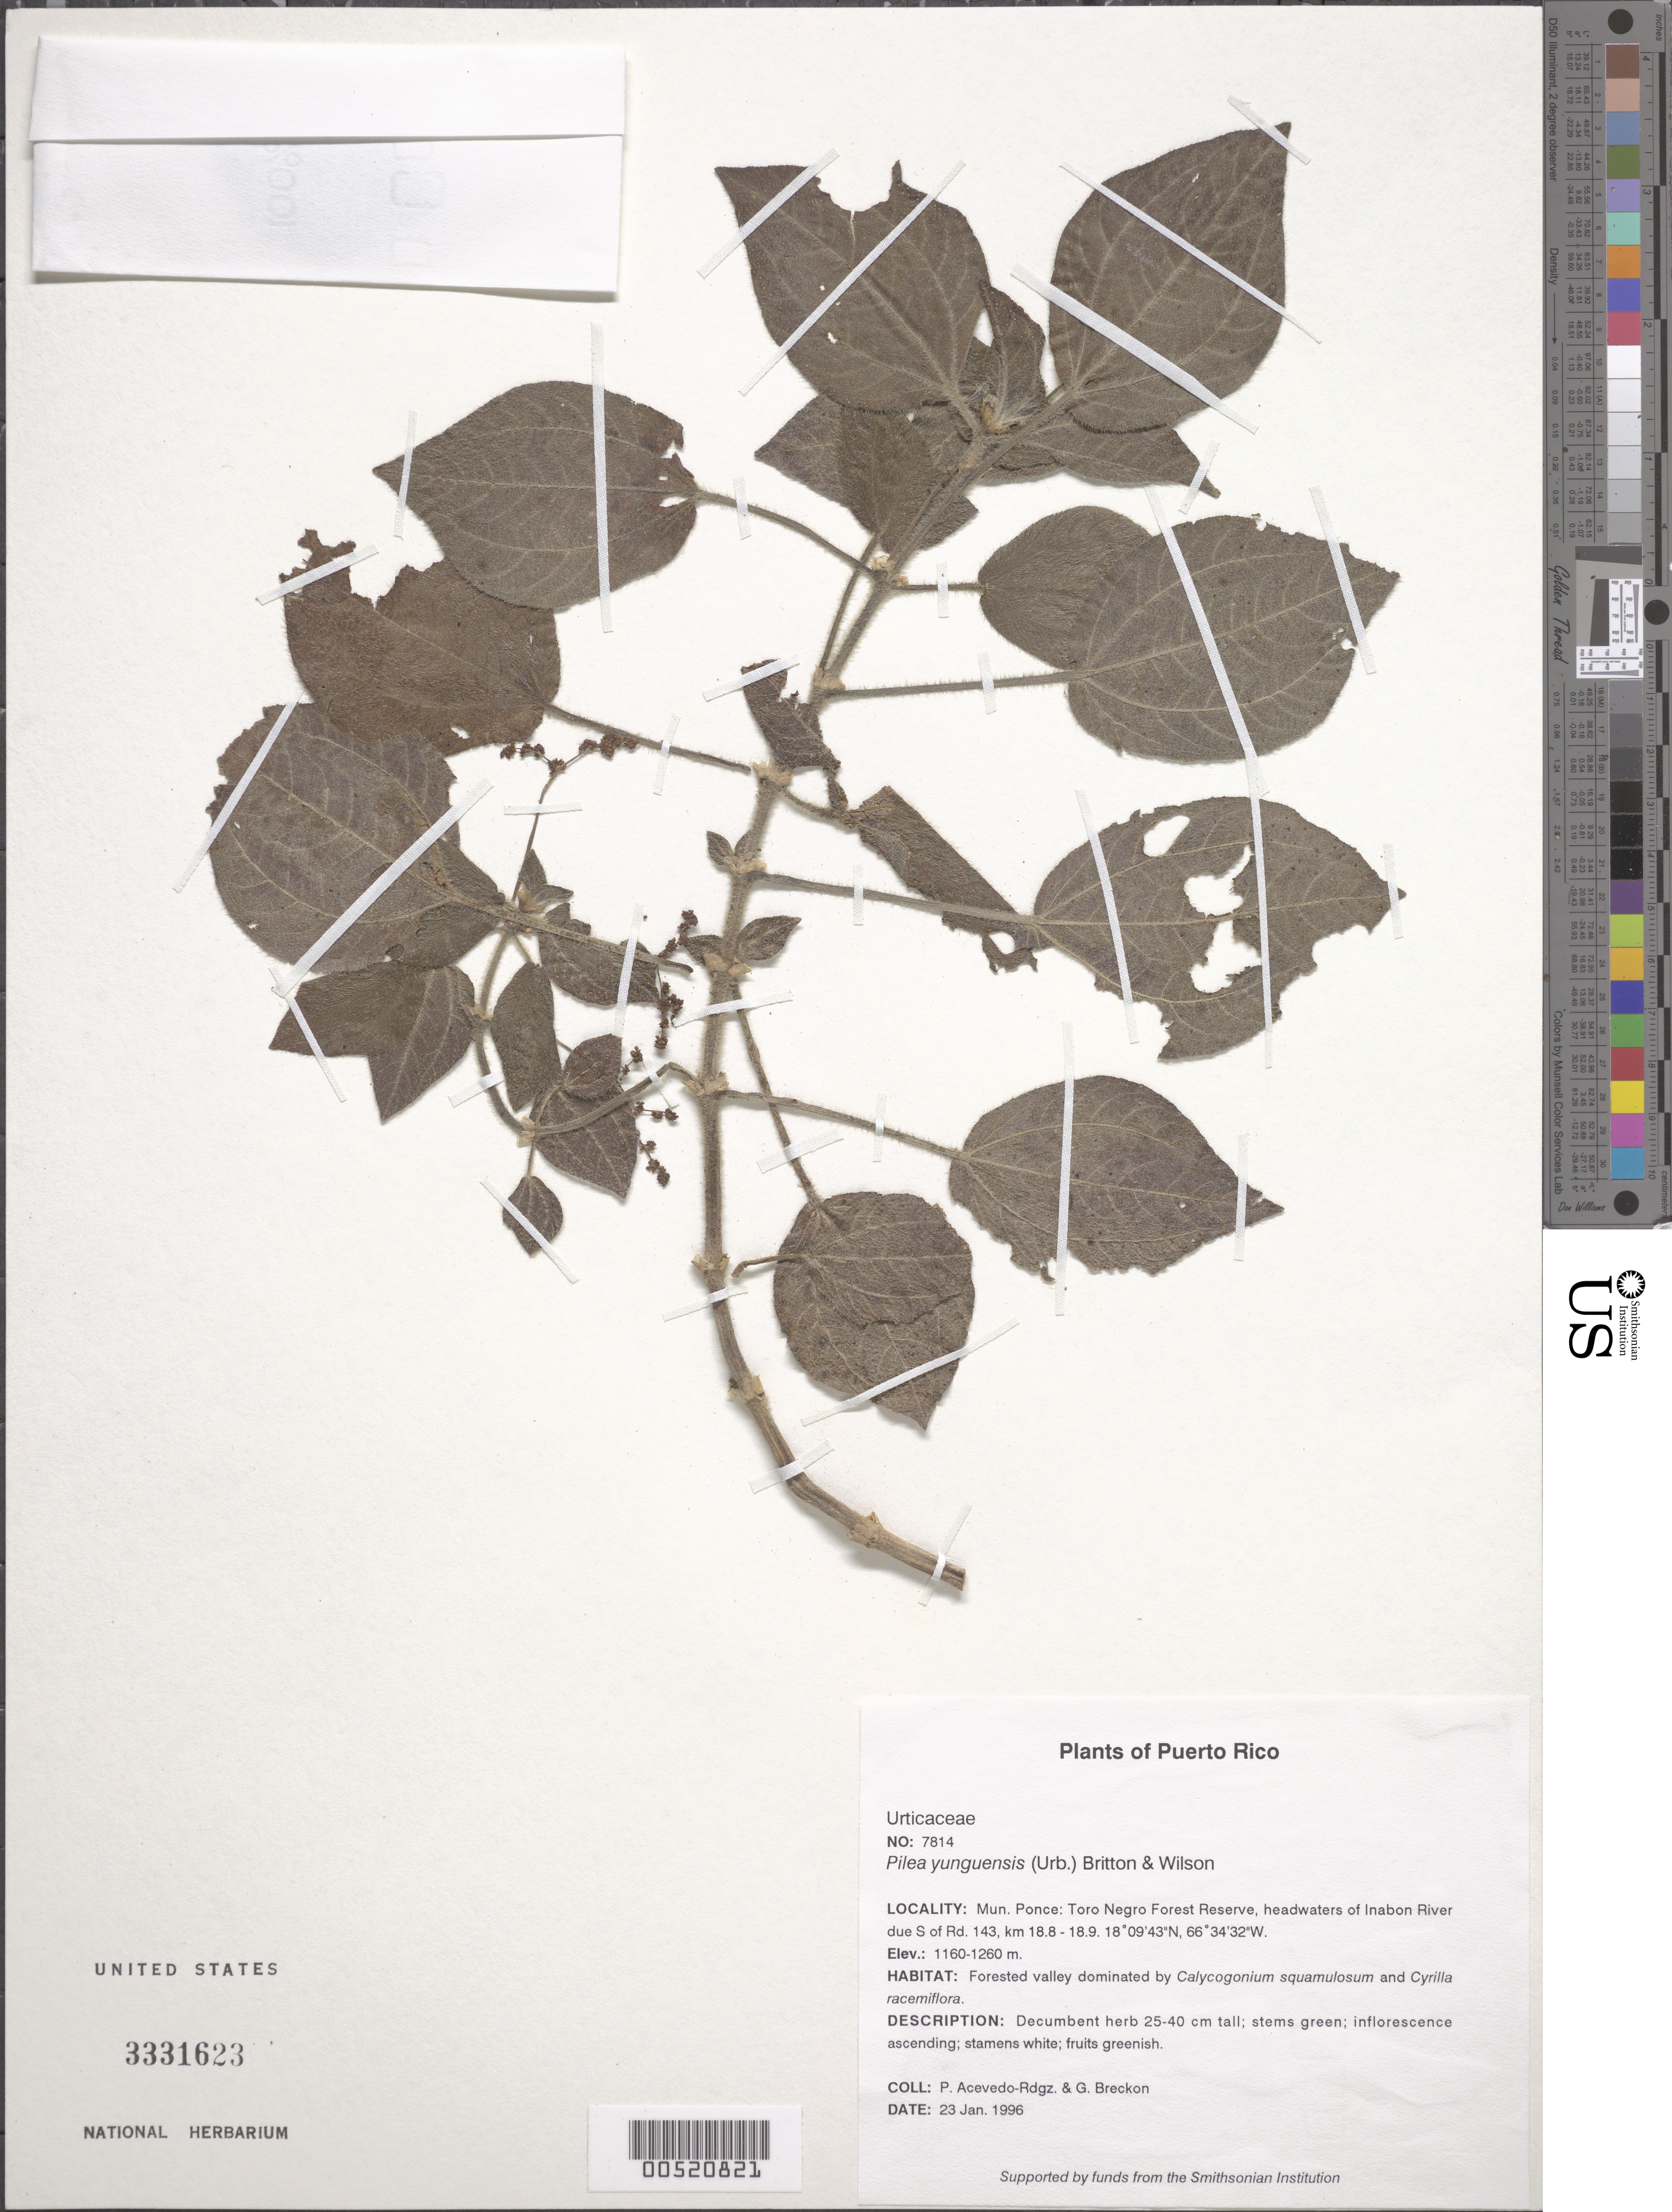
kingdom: Plantae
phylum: Tracheophyta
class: Magnoliopsida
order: Rosales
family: Urticaceae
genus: Pilea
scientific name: Pilea yunquensis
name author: (Urb.) Britton & P. Wilson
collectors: P. Acevedo-Rodr. & G. J. Breckon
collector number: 7814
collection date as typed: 23 Jan 1996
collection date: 1996-01-23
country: Puerto Rico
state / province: Ponce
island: Puerto Rico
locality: Ponce: Jayuya, Toro Negro Forest Reserve, headwaters of Inabon River due S of Rd. 143, km 18.8 - 18.9.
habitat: Forested valley dominated by Calycogonium squamulosum and Cyrilla racemiflora.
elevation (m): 1160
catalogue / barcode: US 3331623